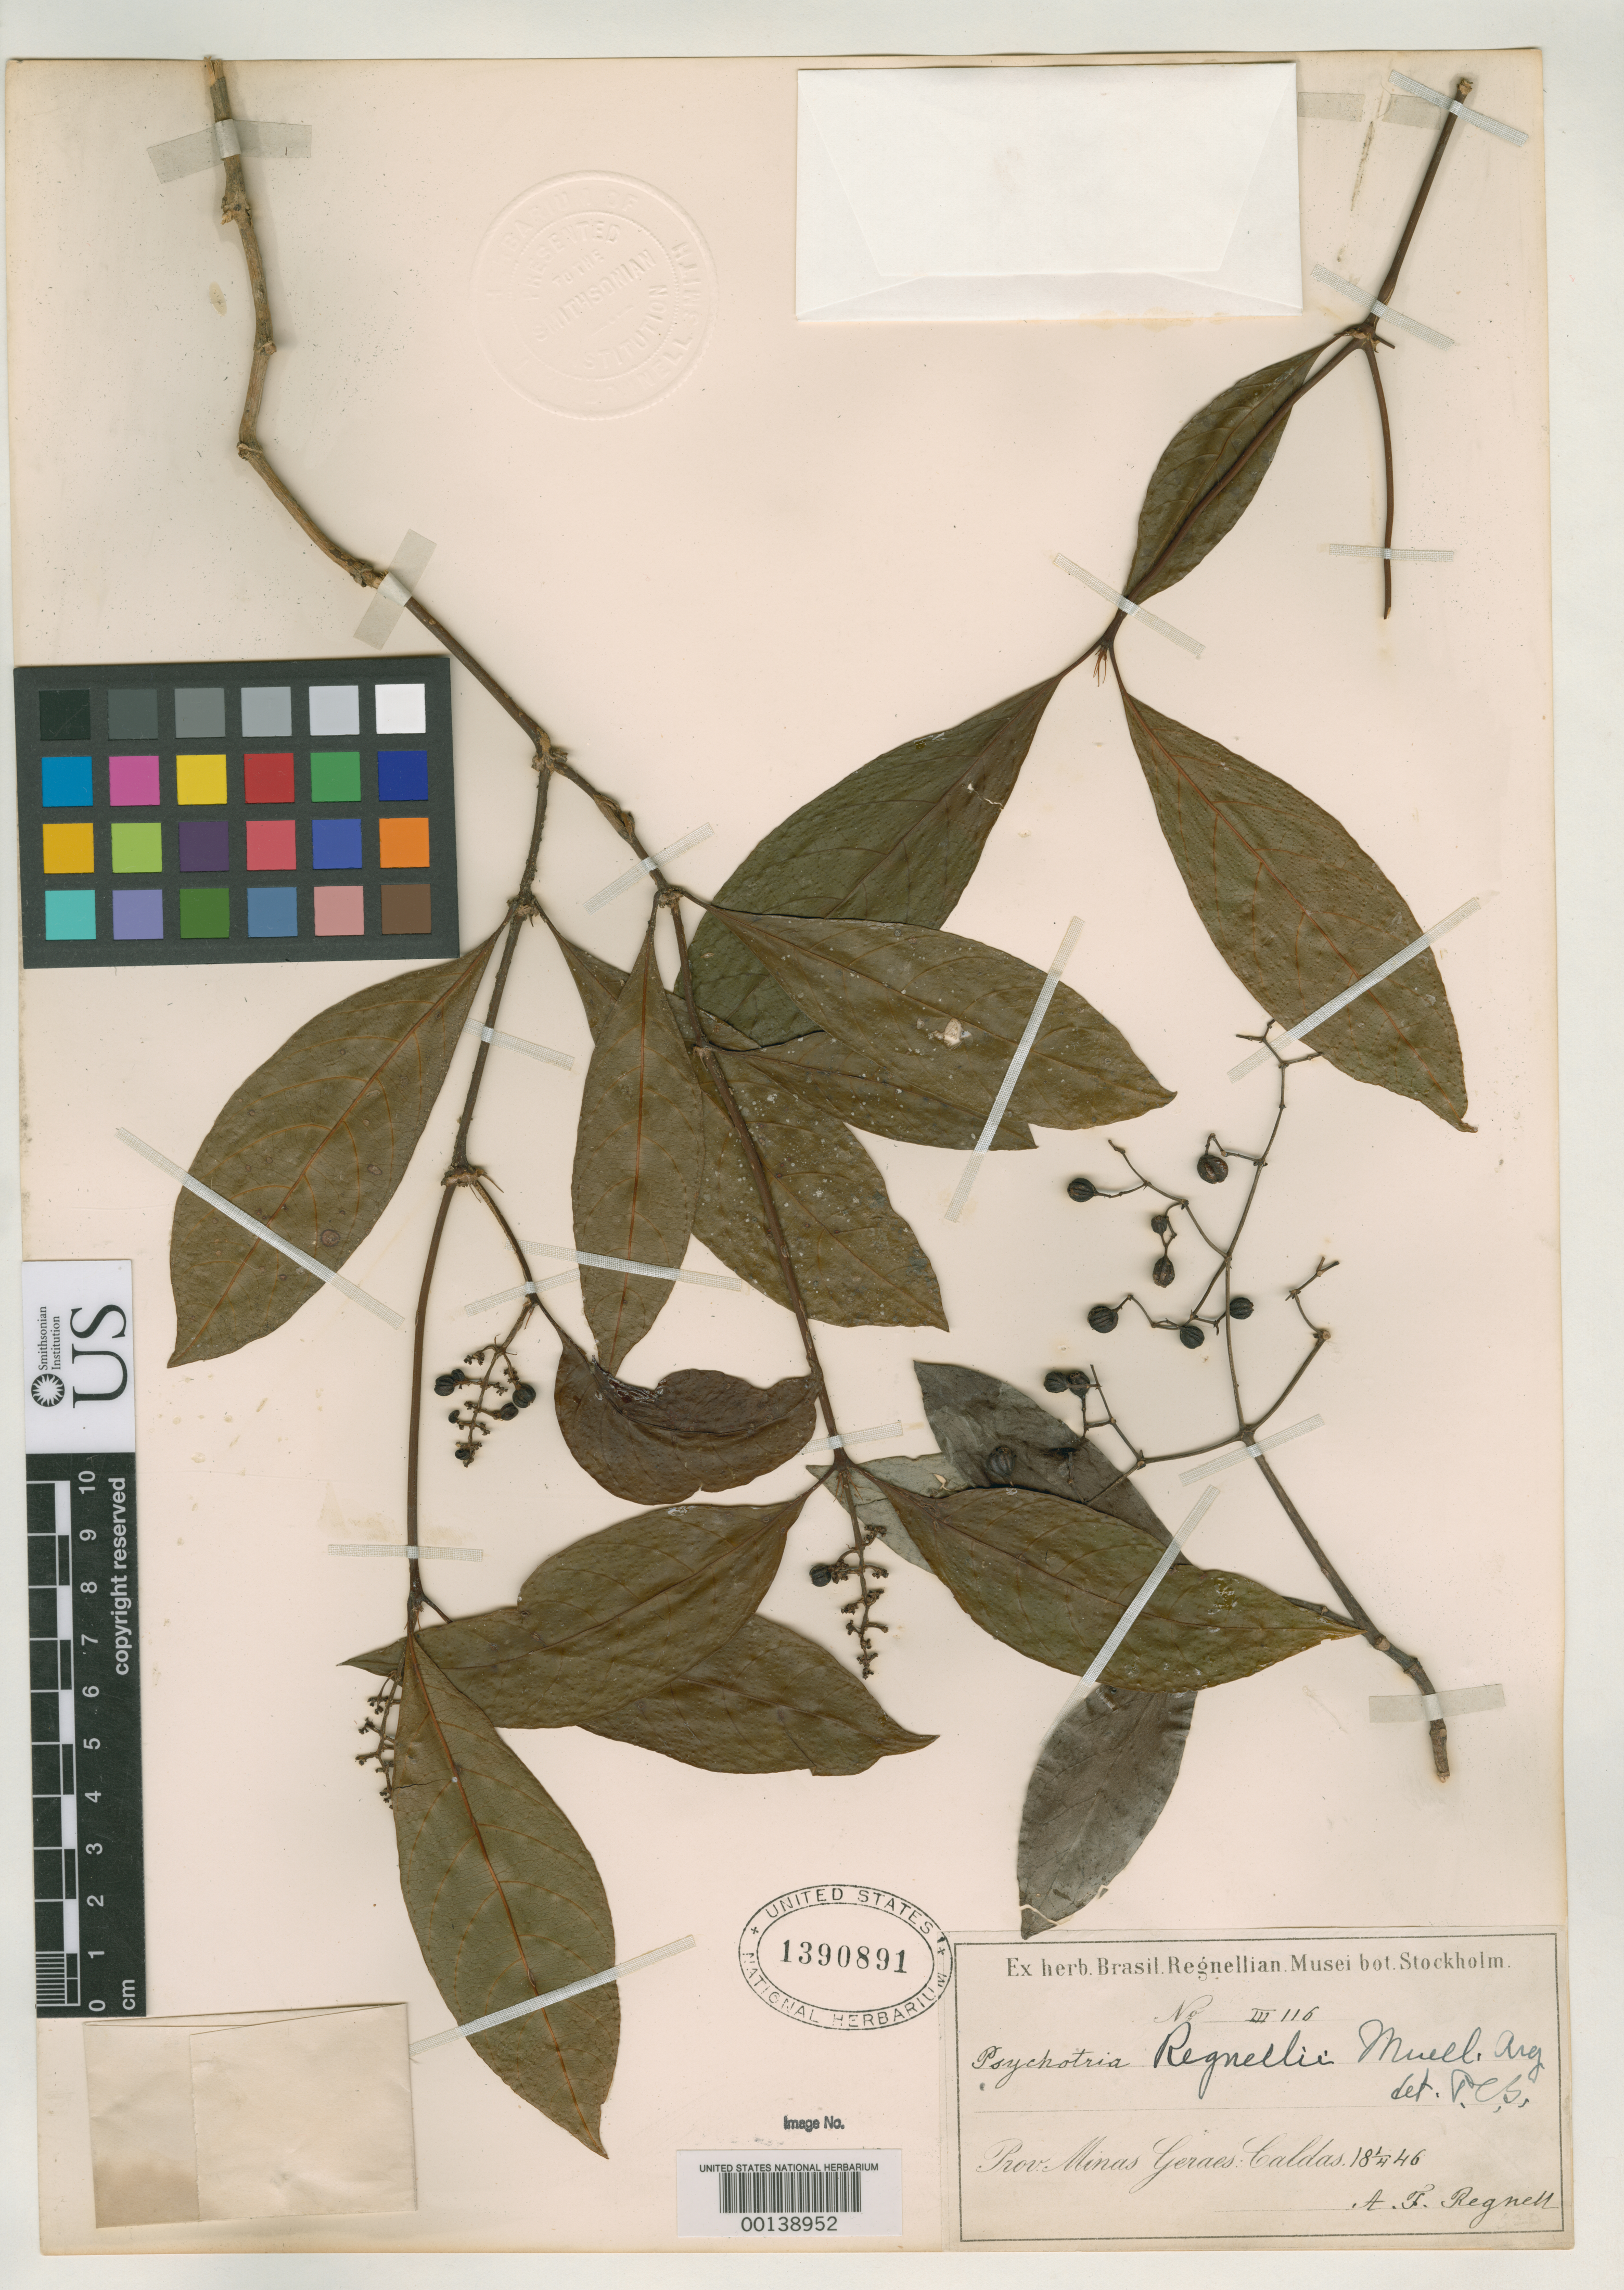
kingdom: Plantae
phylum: Tracheophyta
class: Magnoliopsida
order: Gentianales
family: Rubiaceae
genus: Psychotria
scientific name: Psychotria regnellii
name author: Müll. Arg.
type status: Isotype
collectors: A. F. Regnell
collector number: III 116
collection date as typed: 1846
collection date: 1846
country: Brazil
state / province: Minas Gerais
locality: Caldas.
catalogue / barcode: US 1390891